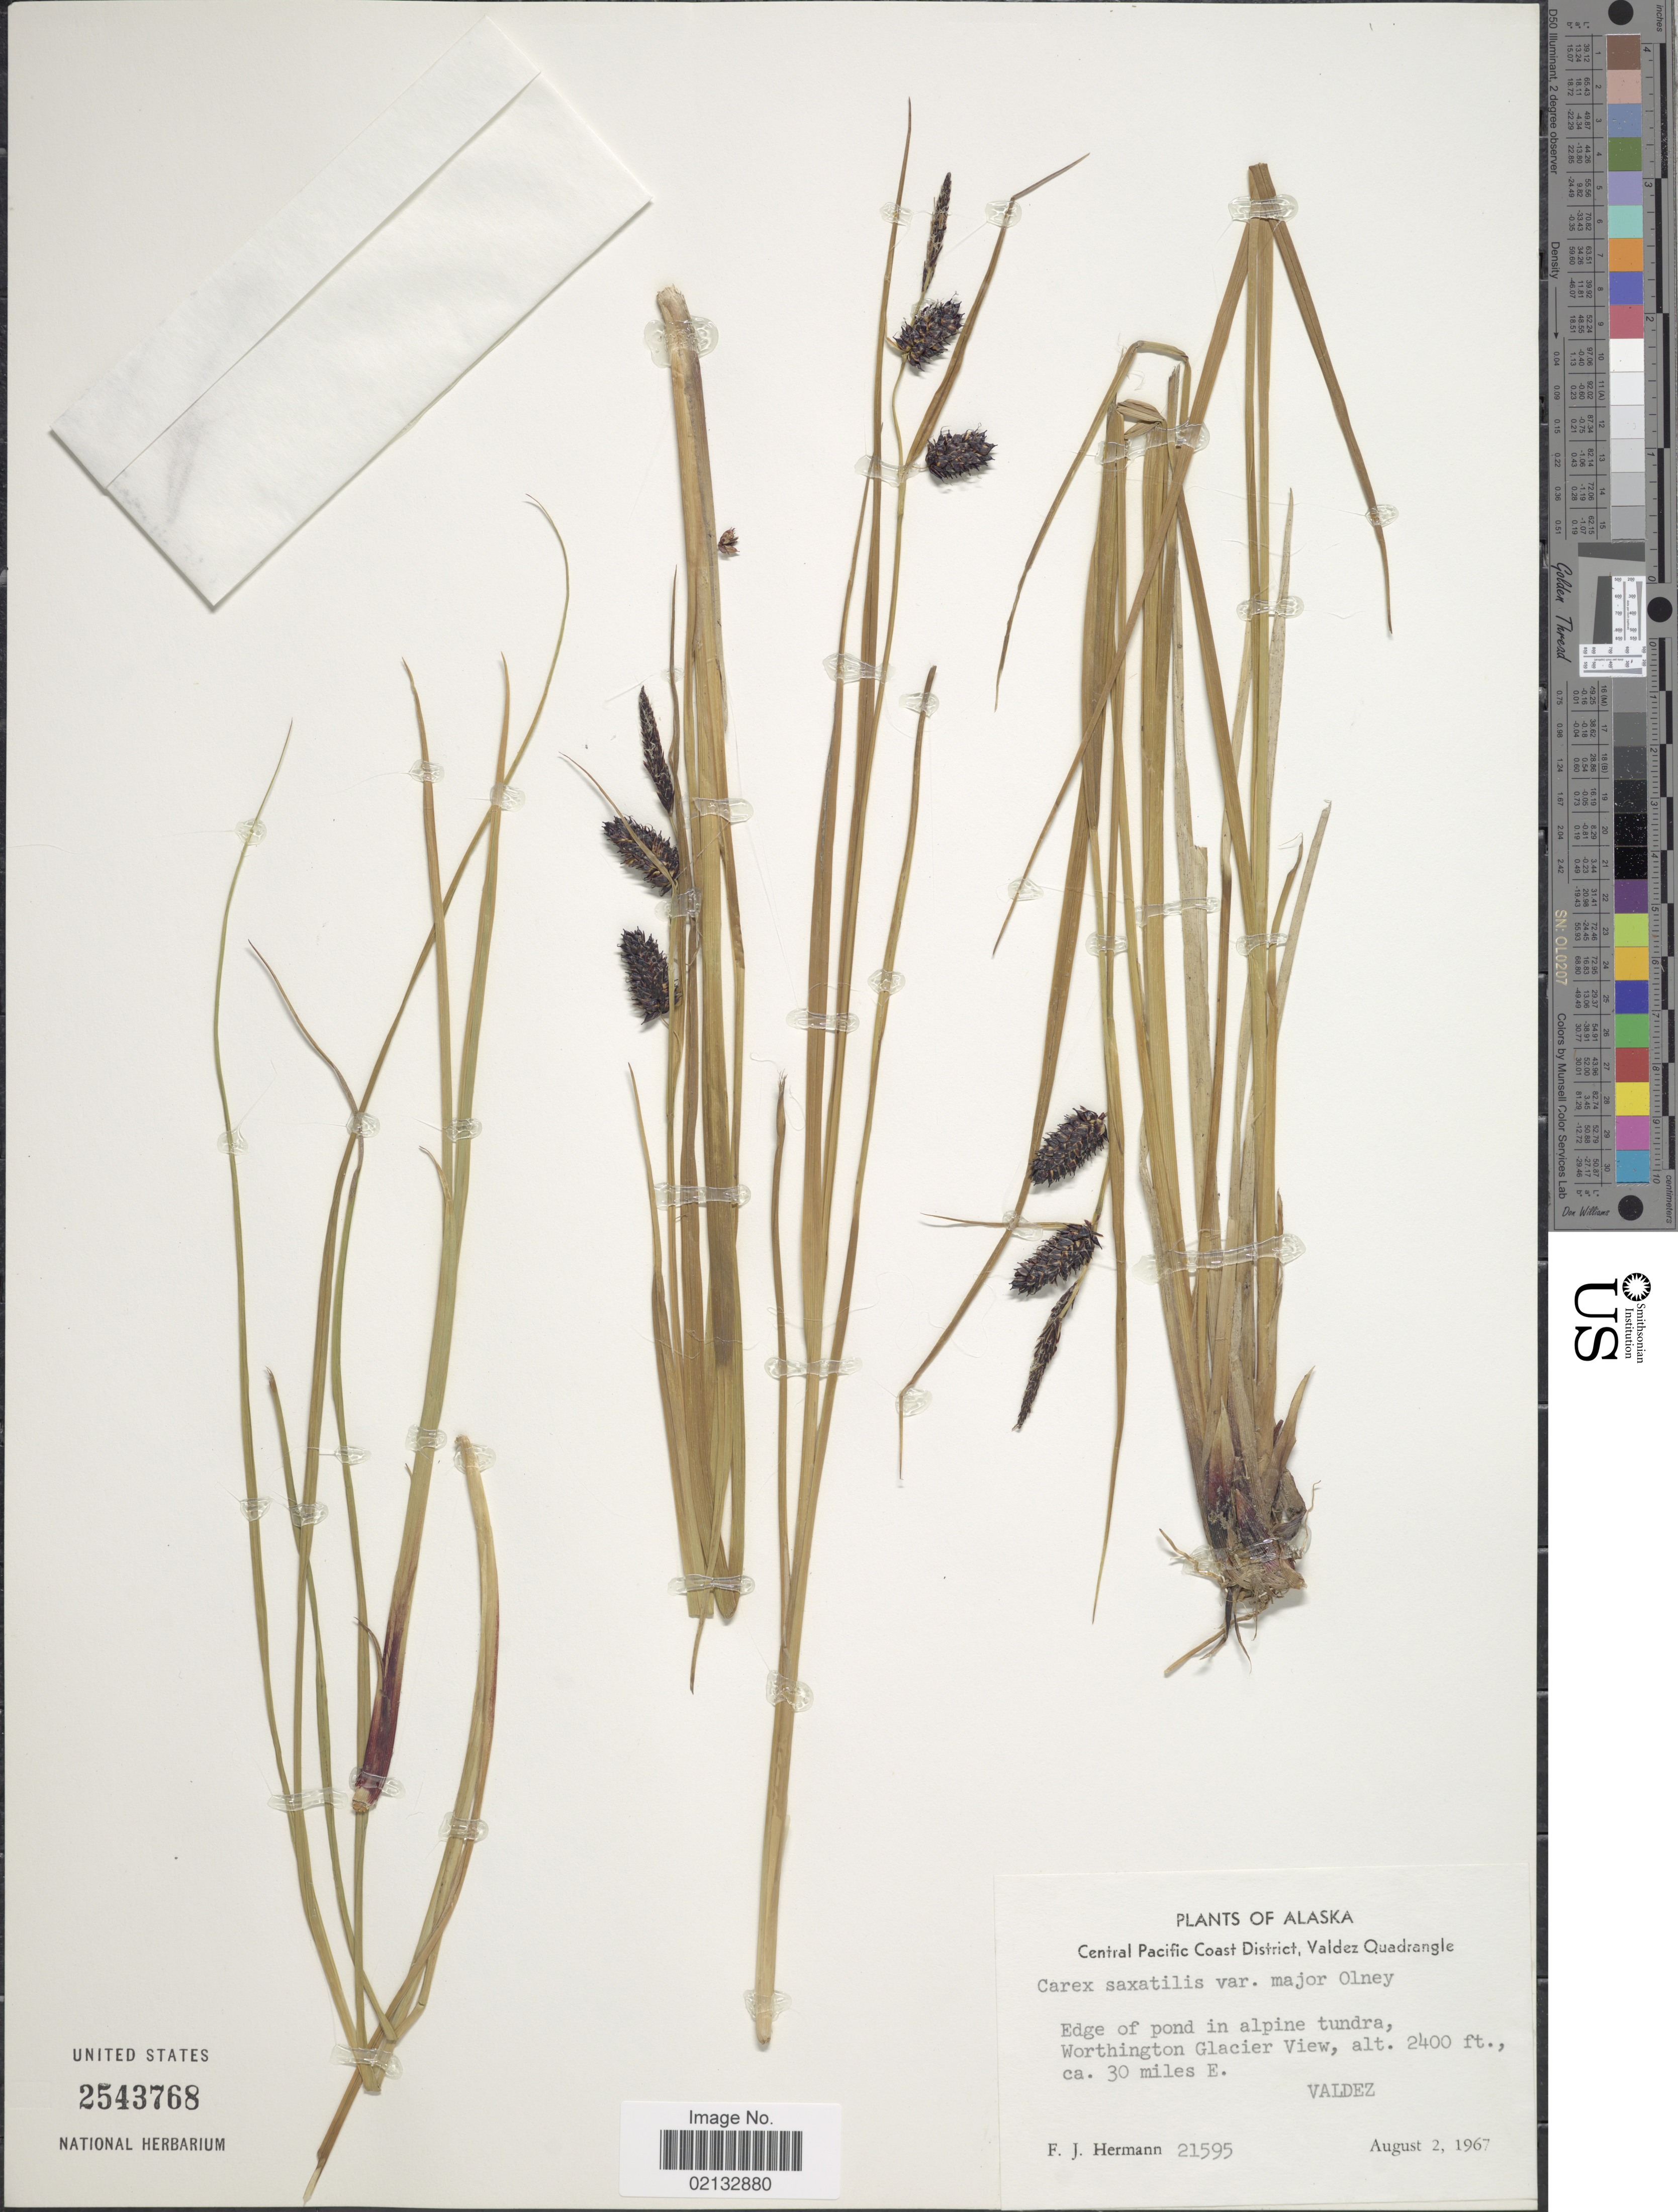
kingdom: Plantae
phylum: Tracheophyta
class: Liliopsida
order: Poales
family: Cyperaceae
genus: Carex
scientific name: Carex saxatilis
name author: L.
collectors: F. J. Hermann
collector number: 21595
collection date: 1967-08-02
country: United States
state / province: Alaska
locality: Central Pacific Coast District, Valdez Quadrangle. Edge of pond in alpine tundra, Worthington Glacier View, ca. 30 miles E. Valdez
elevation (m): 732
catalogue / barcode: US 2543768